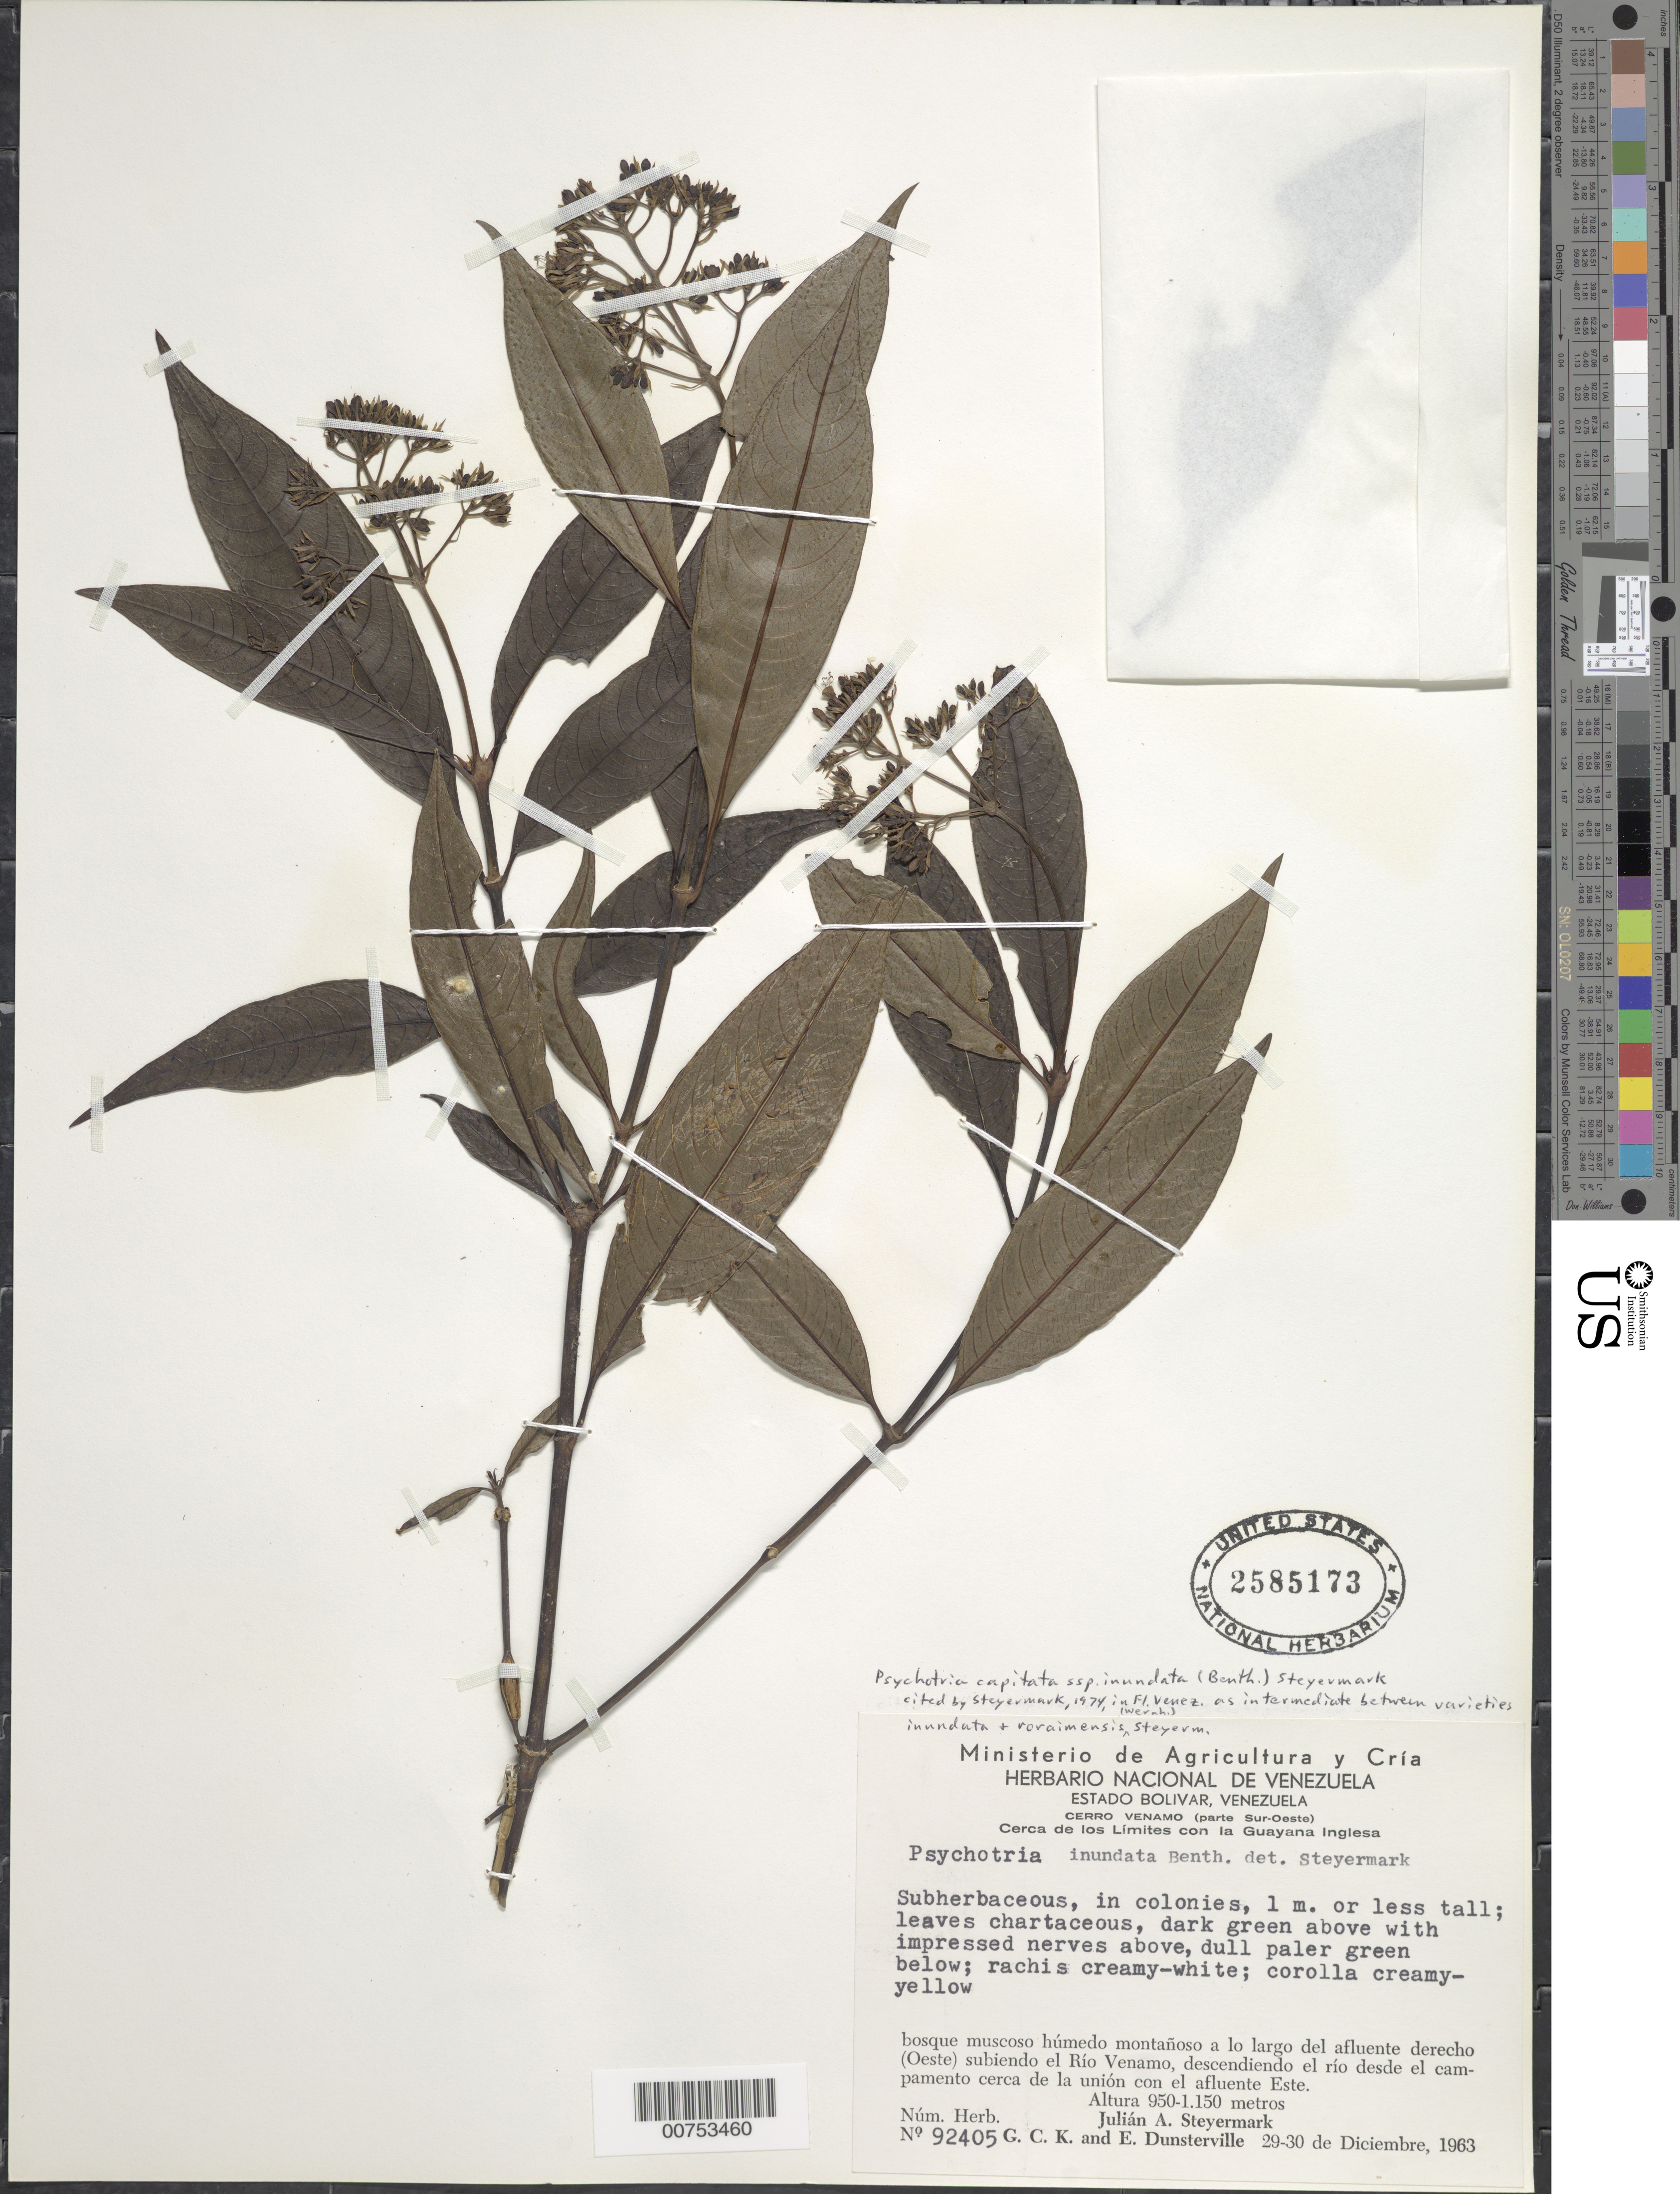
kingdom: Plantae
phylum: Tracheophyta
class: Magnoliopsida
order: Gentianales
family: Rubiaceae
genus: Psychotria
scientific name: Psychotria capitata subsp. inundata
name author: (Benth.) Steyerm.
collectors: J. Steyermark, G. C. K. Dunsterville & E. Dunsterville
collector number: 92405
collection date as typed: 29-Dec-63 to 30-Dec-63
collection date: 1963-12-29/1963-12-30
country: Venezuela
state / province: Bolívar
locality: Cerro Venamo, SW part, Río Venamo, descendiendo el río desde el campamento cerca de la unión con el afluente Este. Cerca de los limites con la Guayana inglesa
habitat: Bosque muscoso humedo montanoso a lo largo del rio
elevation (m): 950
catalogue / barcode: US 2585173